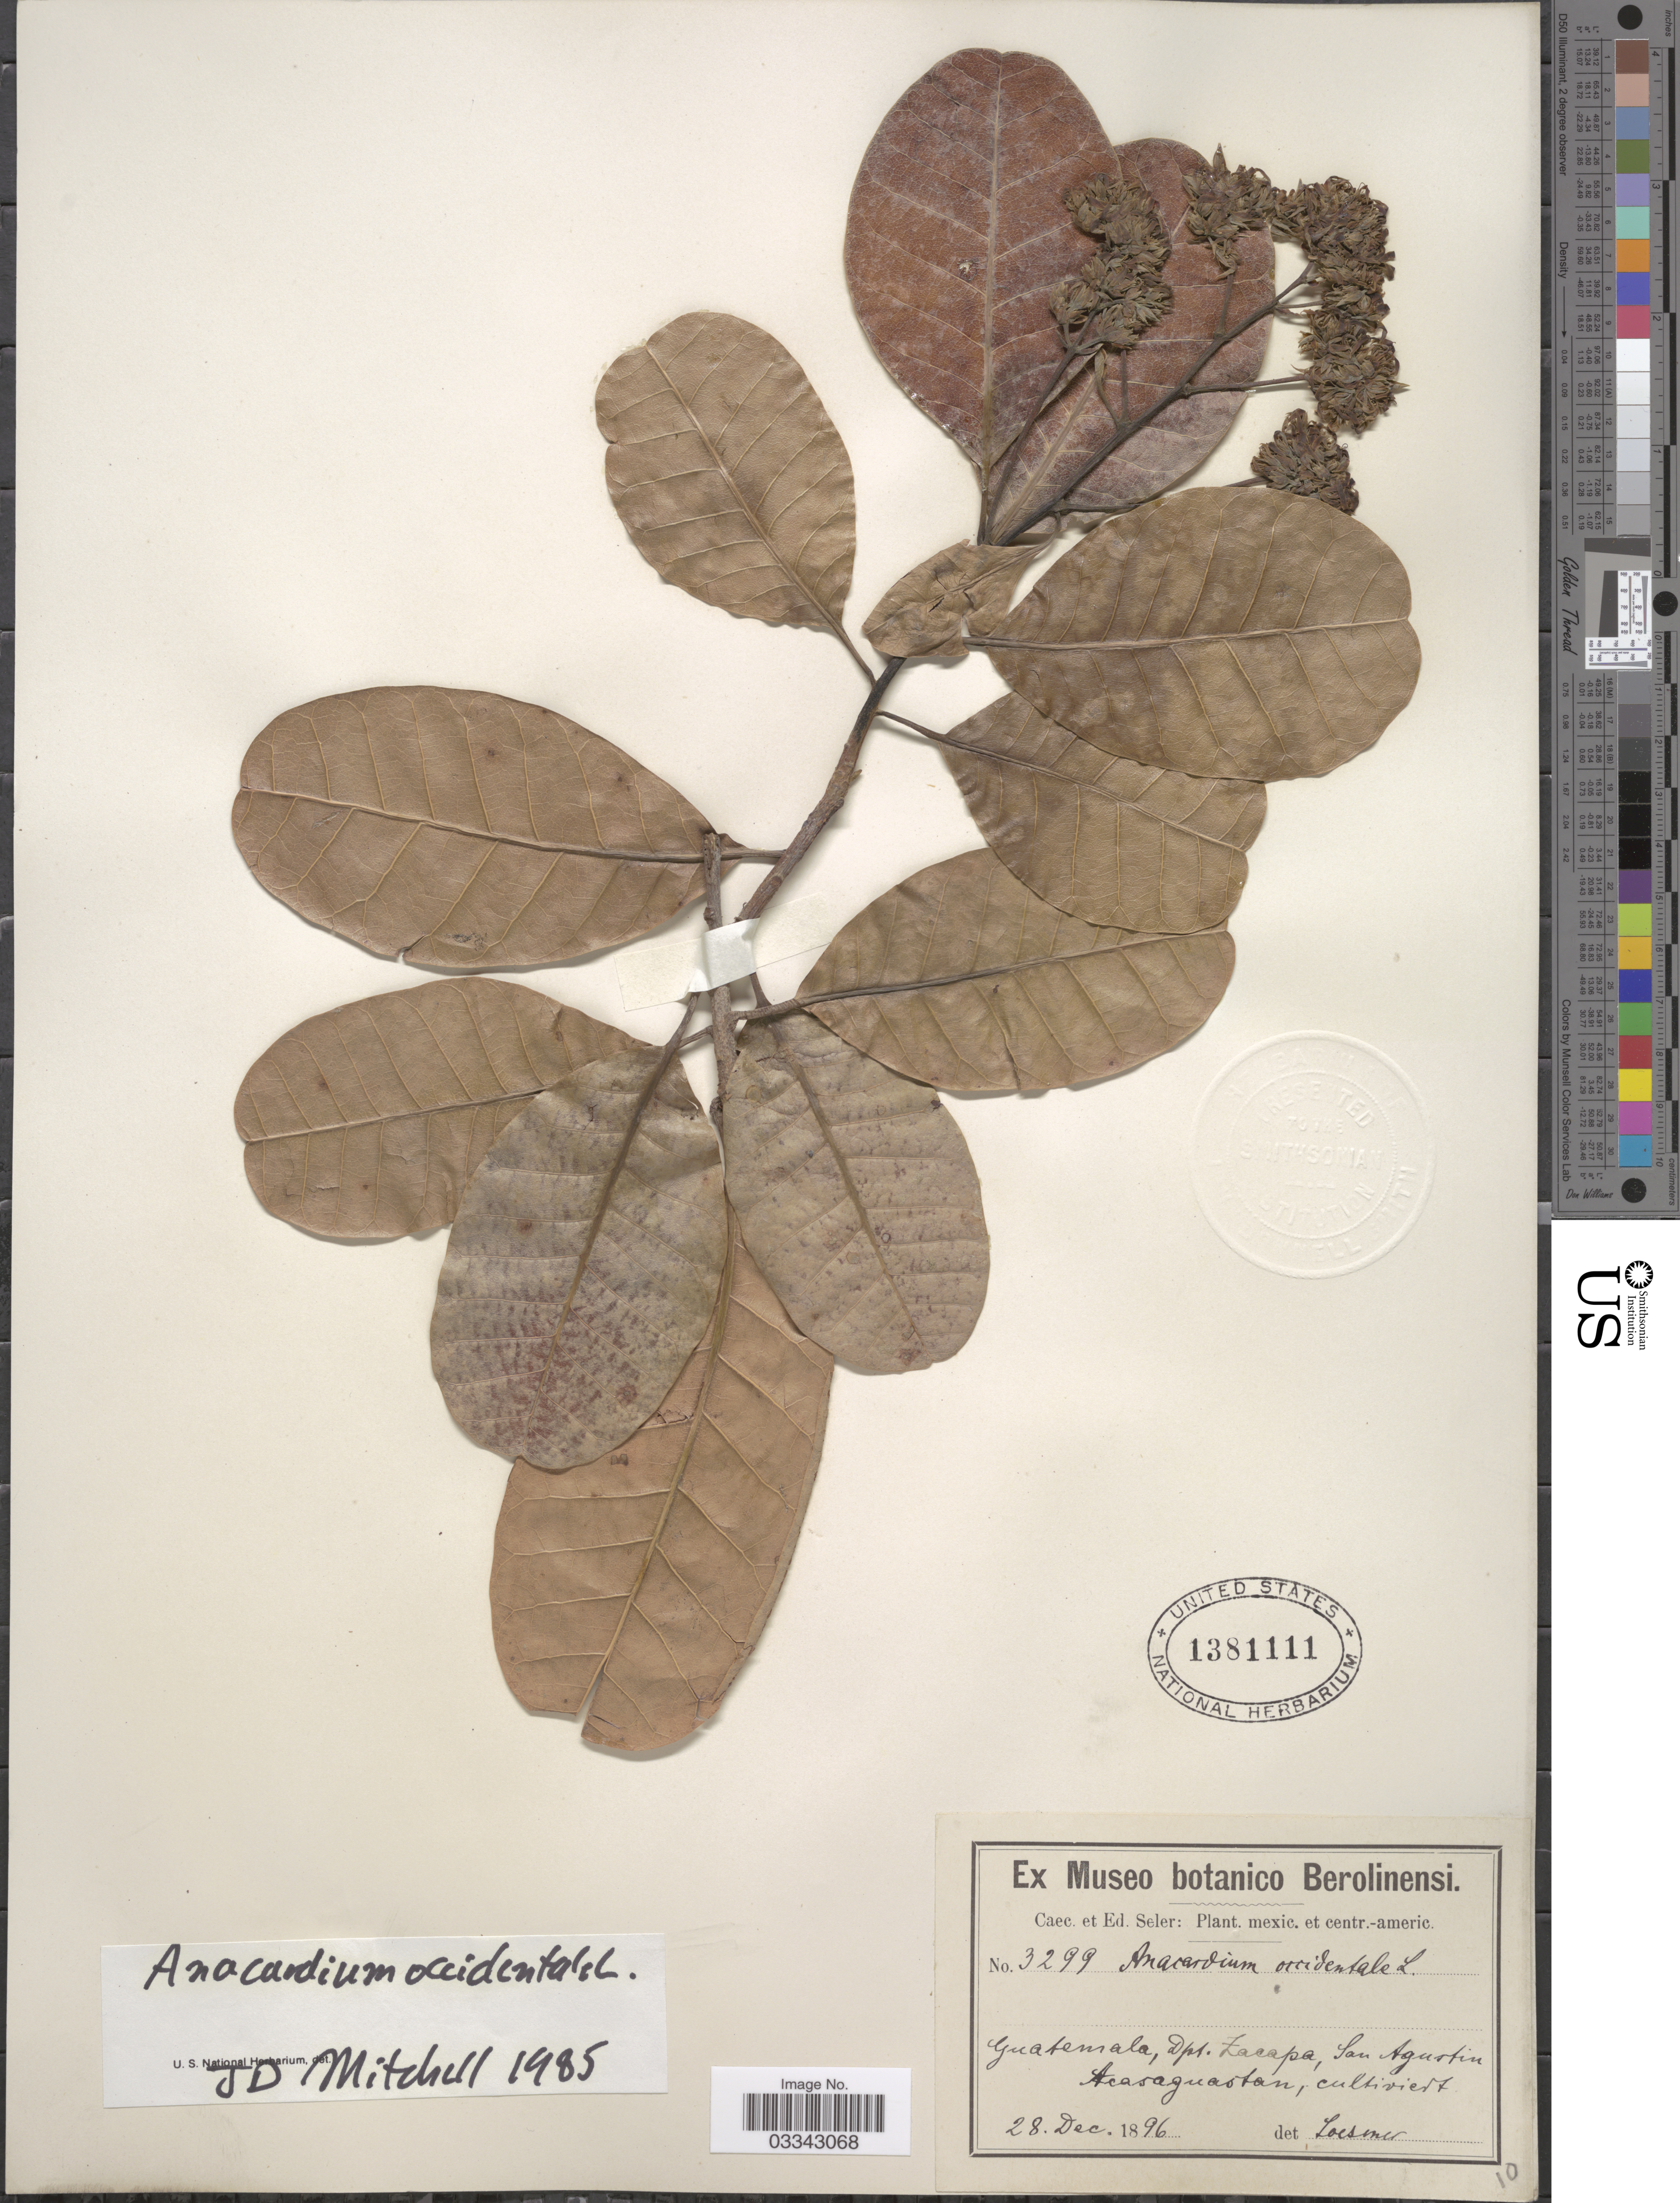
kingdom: Plantae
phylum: Tracheophyta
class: Magnoliopsida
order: Sapindales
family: Anacardiaceae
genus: Anacardium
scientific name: Anacardium occidentale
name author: L.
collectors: ex Caec. et Ed Seler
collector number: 3299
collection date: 1896-12-28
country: Guatemala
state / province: Zacapa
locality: Dept. Zacapa, San Agustin Acasaguastan.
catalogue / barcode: US 1381111